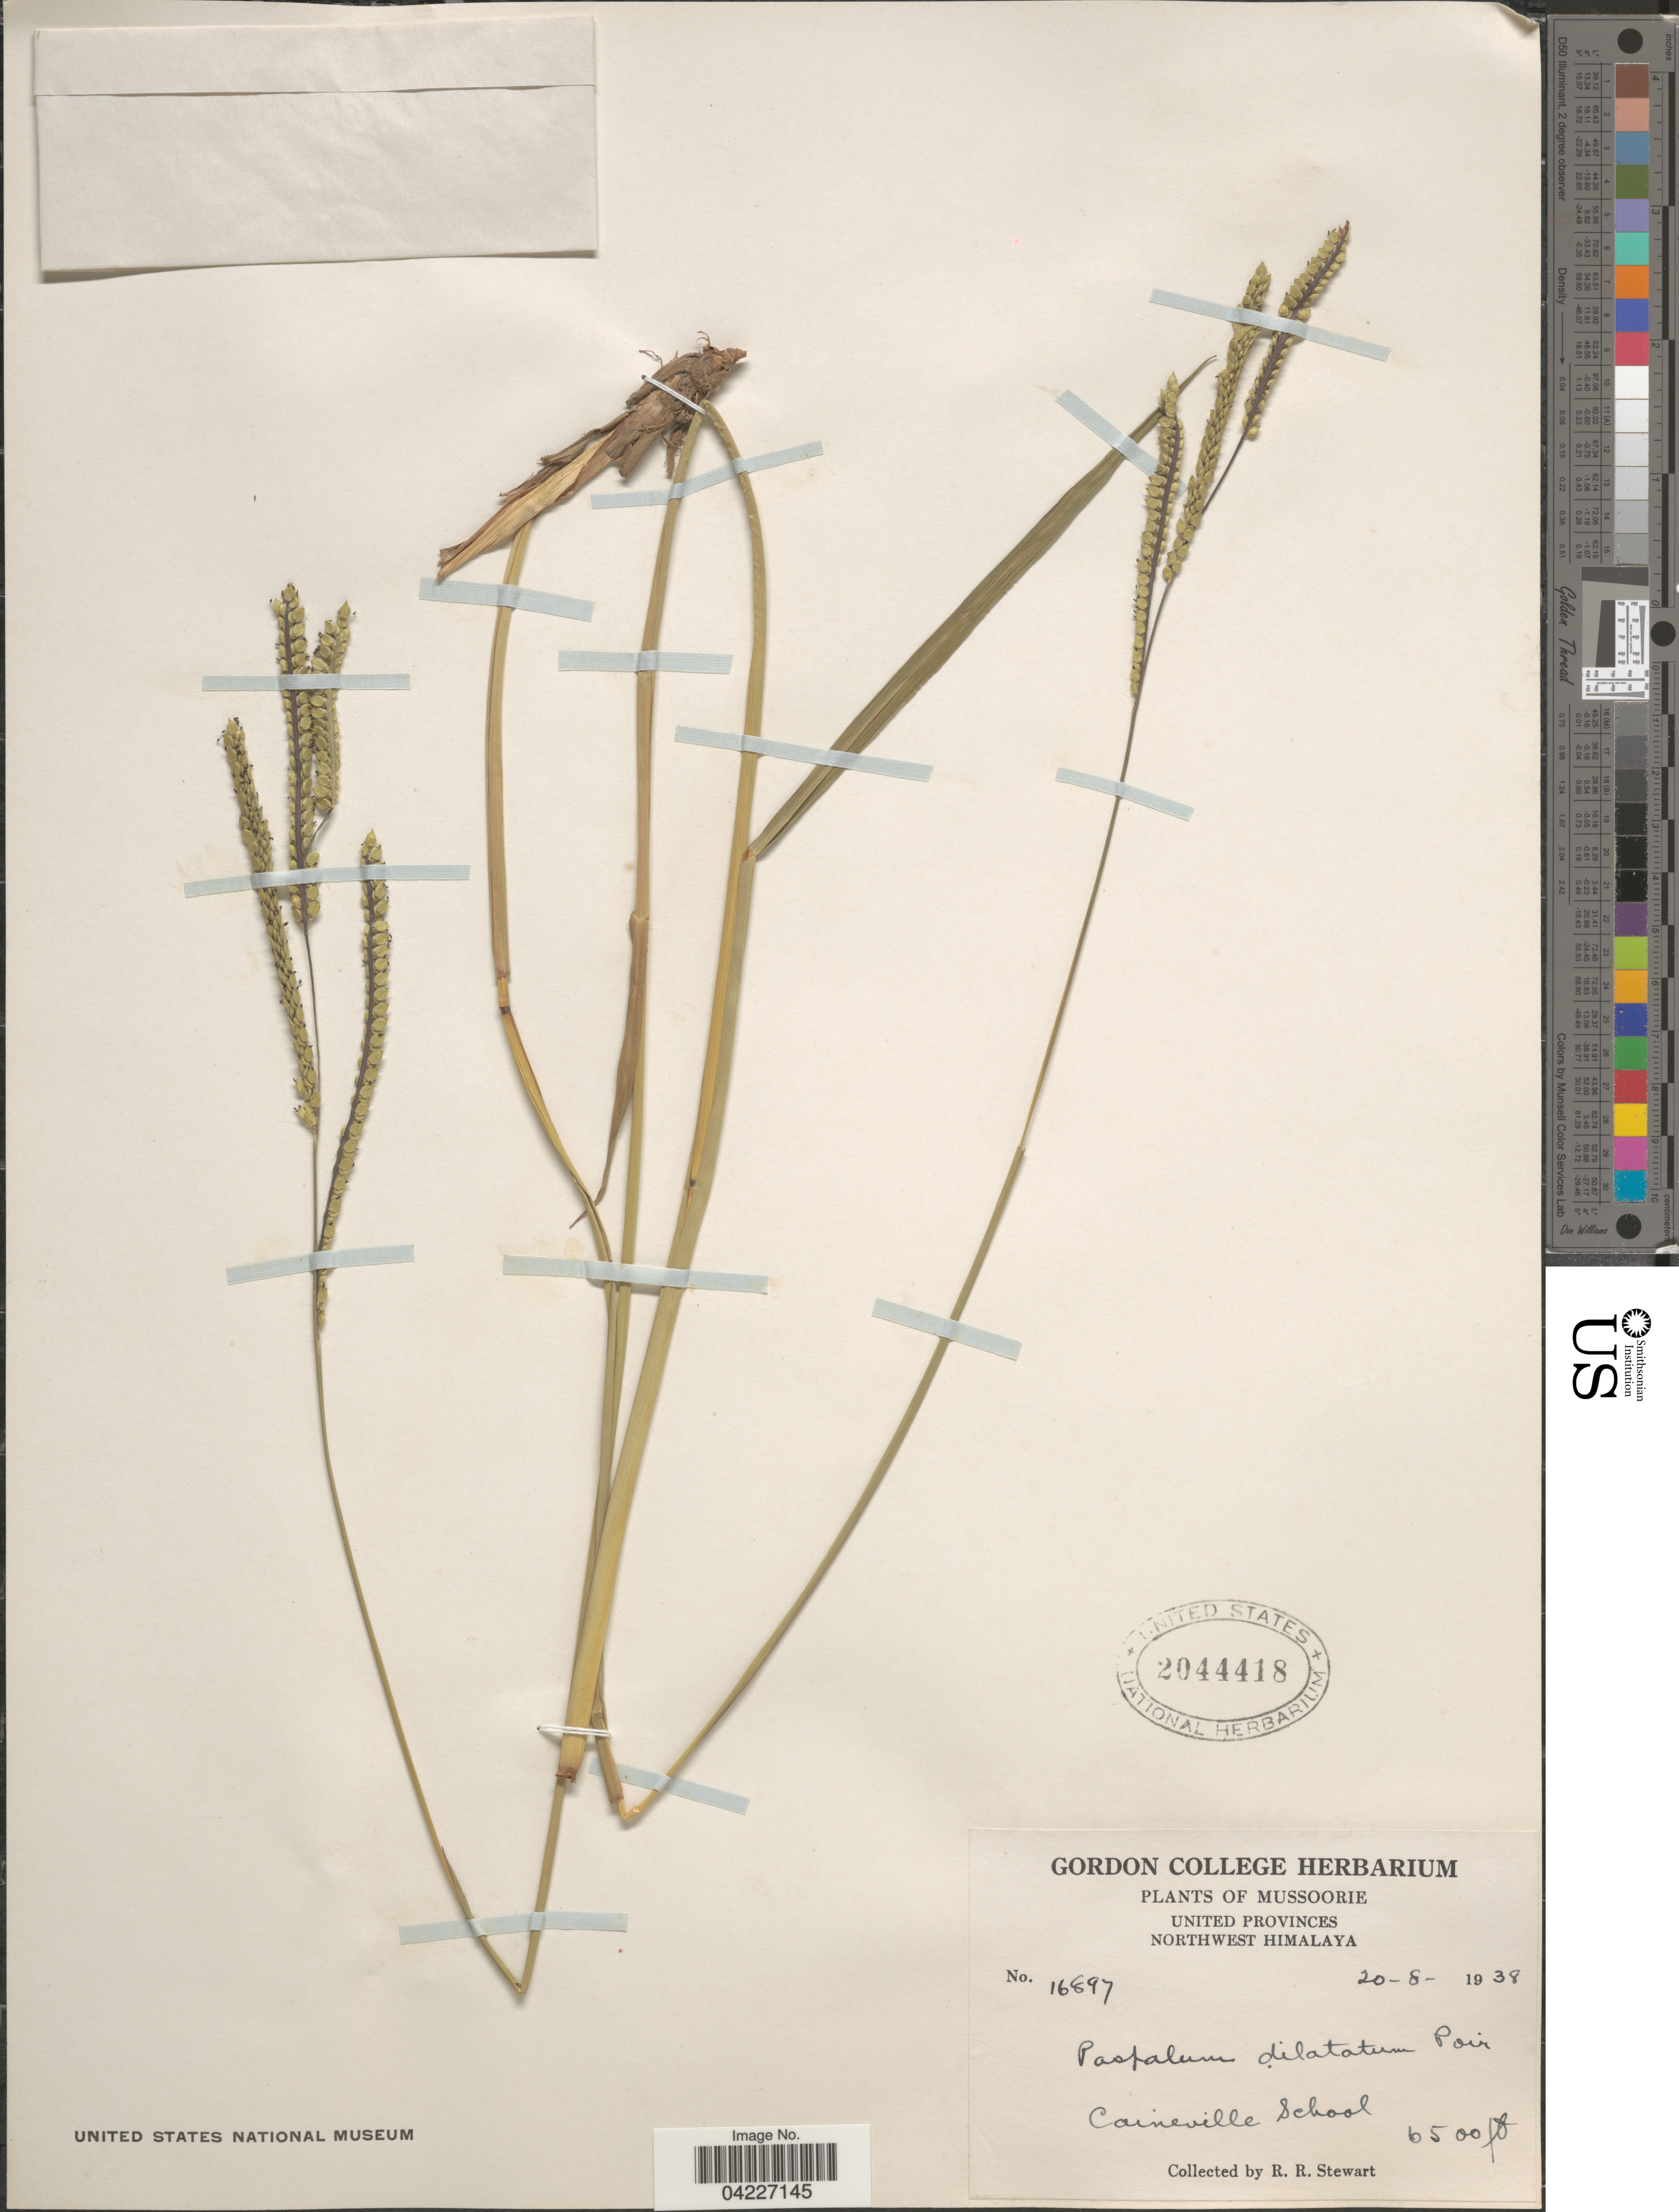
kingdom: Plantae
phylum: Tracheophyta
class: Liliopsida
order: Poales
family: Poaceae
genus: Paspalum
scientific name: Paspalum dilatatum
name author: Poir.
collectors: R. Stewart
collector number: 16897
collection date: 1938-08-20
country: India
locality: Mussoorie. United Provinces. Northwest Himalaya. Caineville School.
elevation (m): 1981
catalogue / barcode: US 2044418